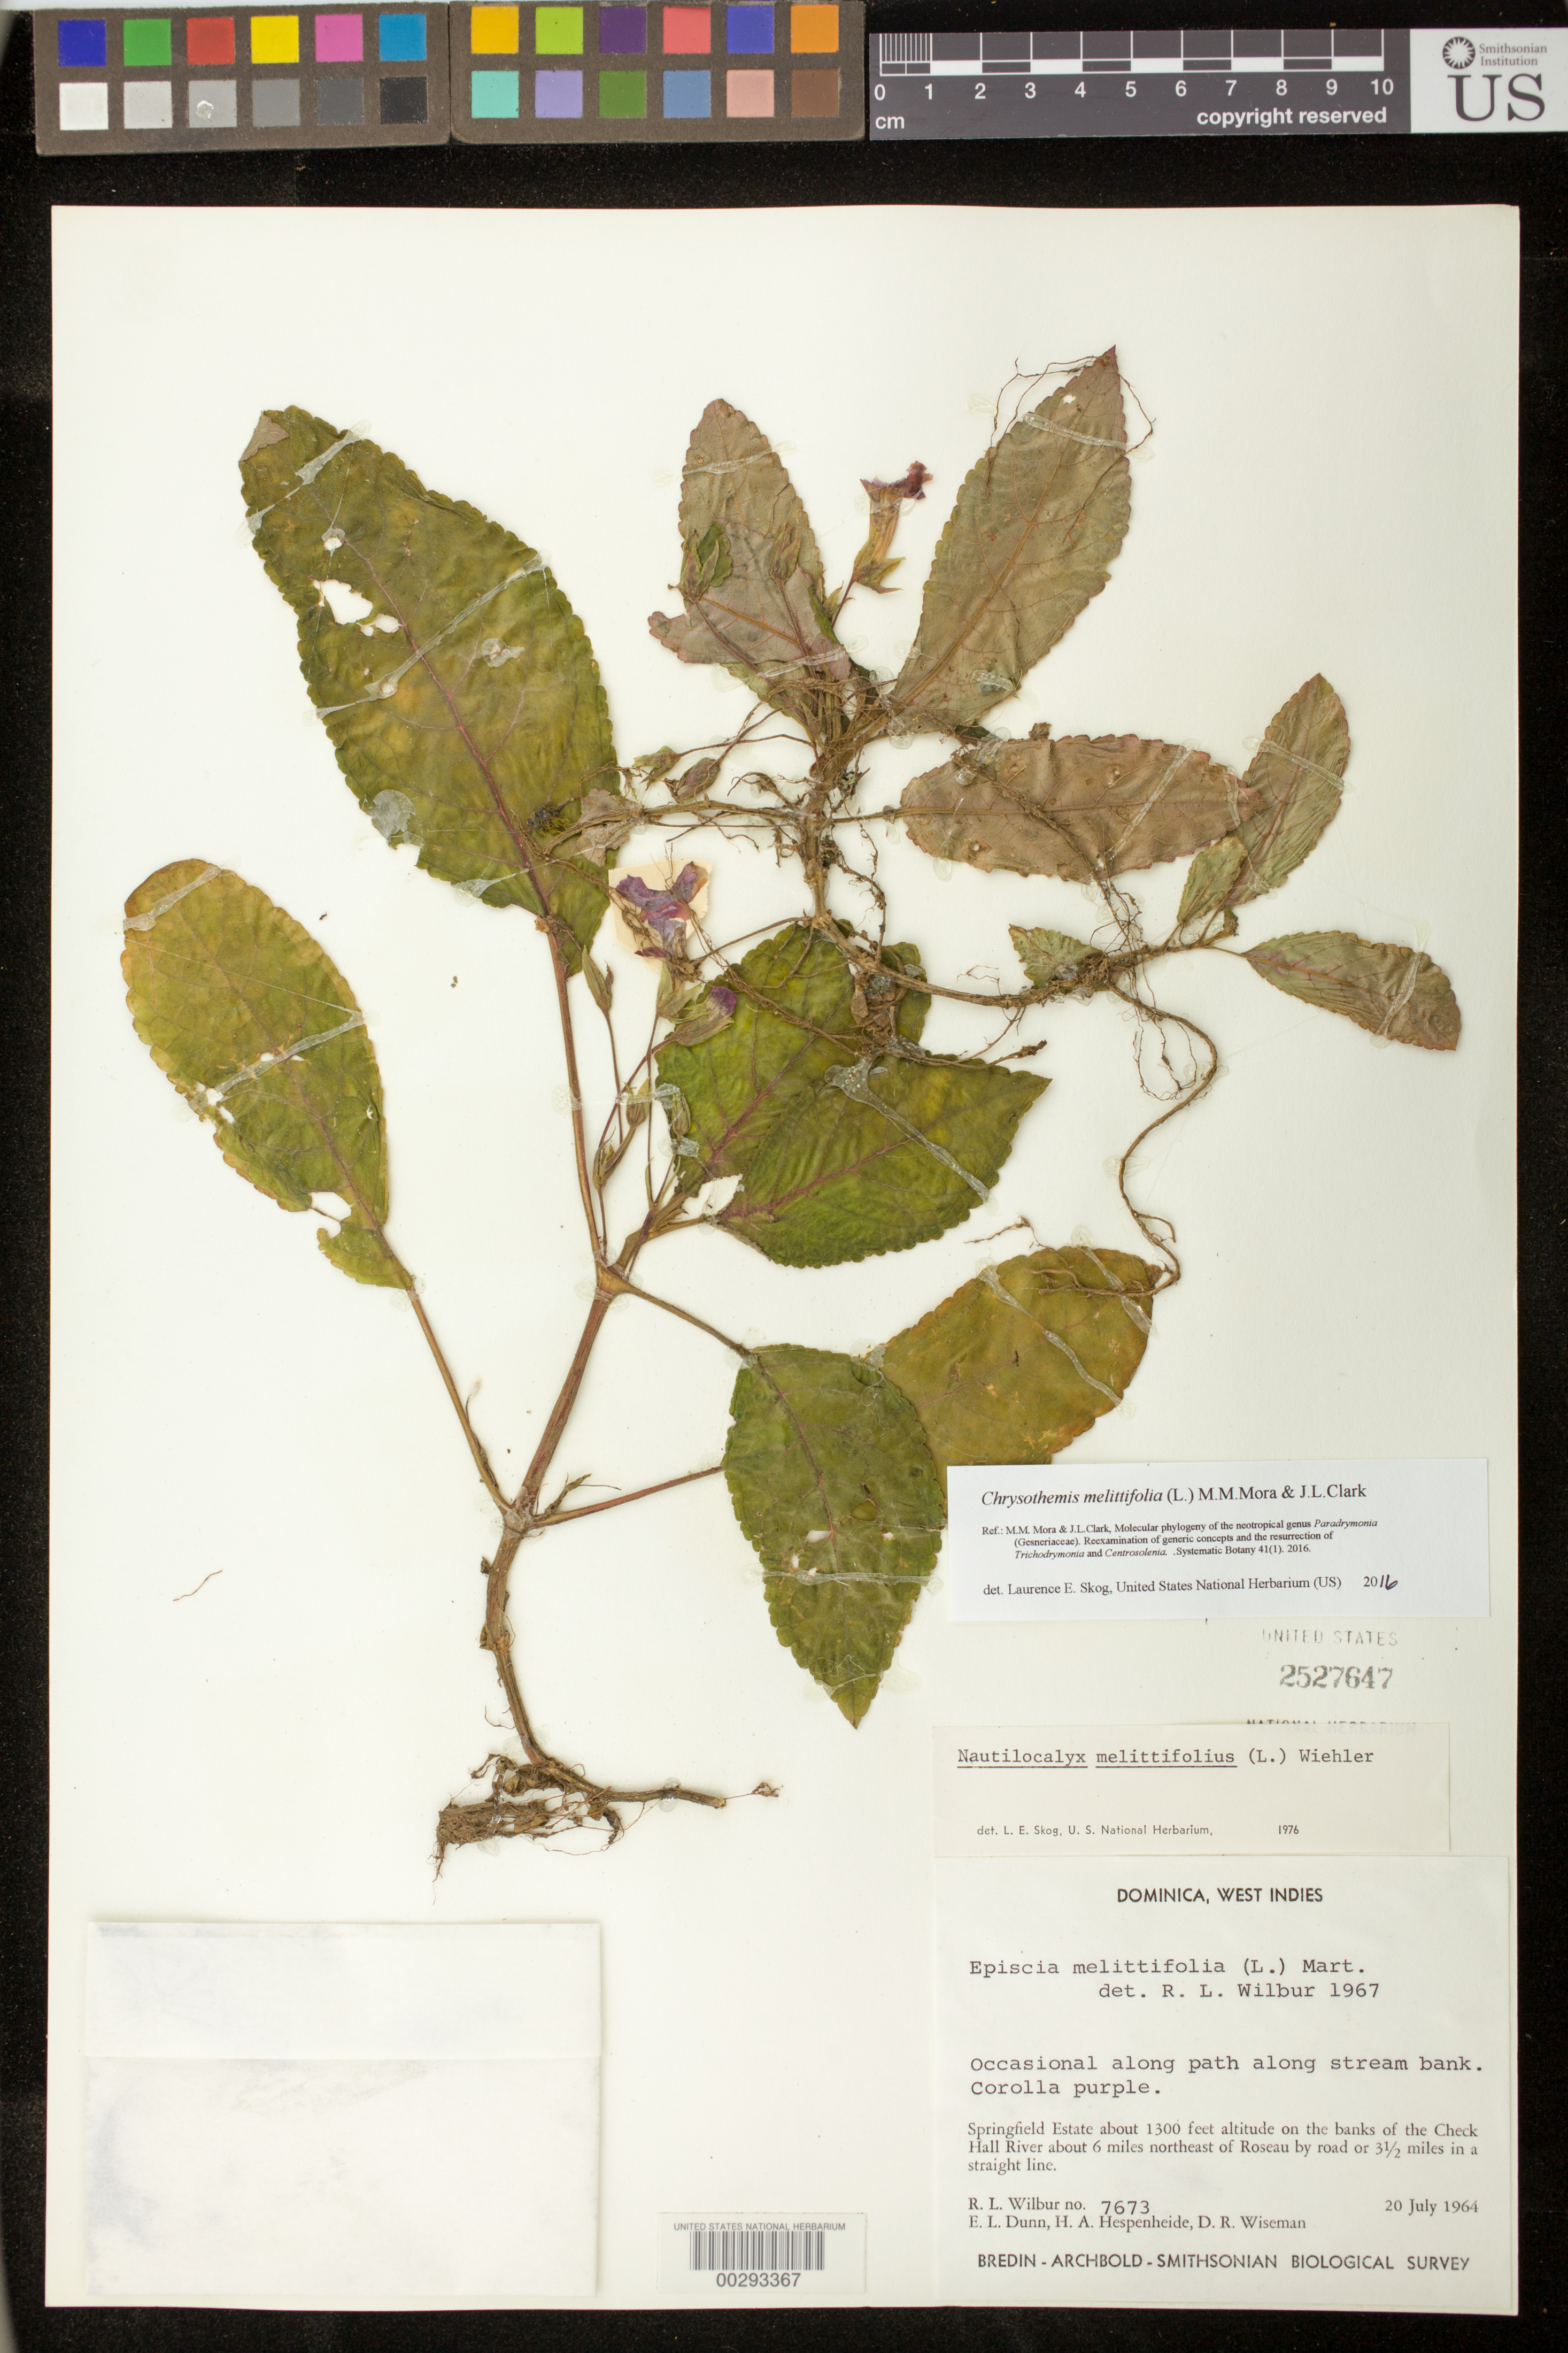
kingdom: Plantae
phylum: Tracheophyta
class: Magnoliopsida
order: Lamiales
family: Gesneriaceae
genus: Chrysothemis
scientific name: Chrysothemis melittifolia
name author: (L.) M.M. Mora & J.L. Clark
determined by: Skog, Laurence E.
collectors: R. L. Wilbur, E. Dunn, H. A. Hespenheide & D. R. Wiseman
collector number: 7673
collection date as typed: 20 Jul 1964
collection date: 1964-07-20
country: Dominica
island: Dominica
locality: Springfield estate, on banks of the Check Hall River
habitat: Alongpath along stream bank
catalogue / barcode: US 2527647